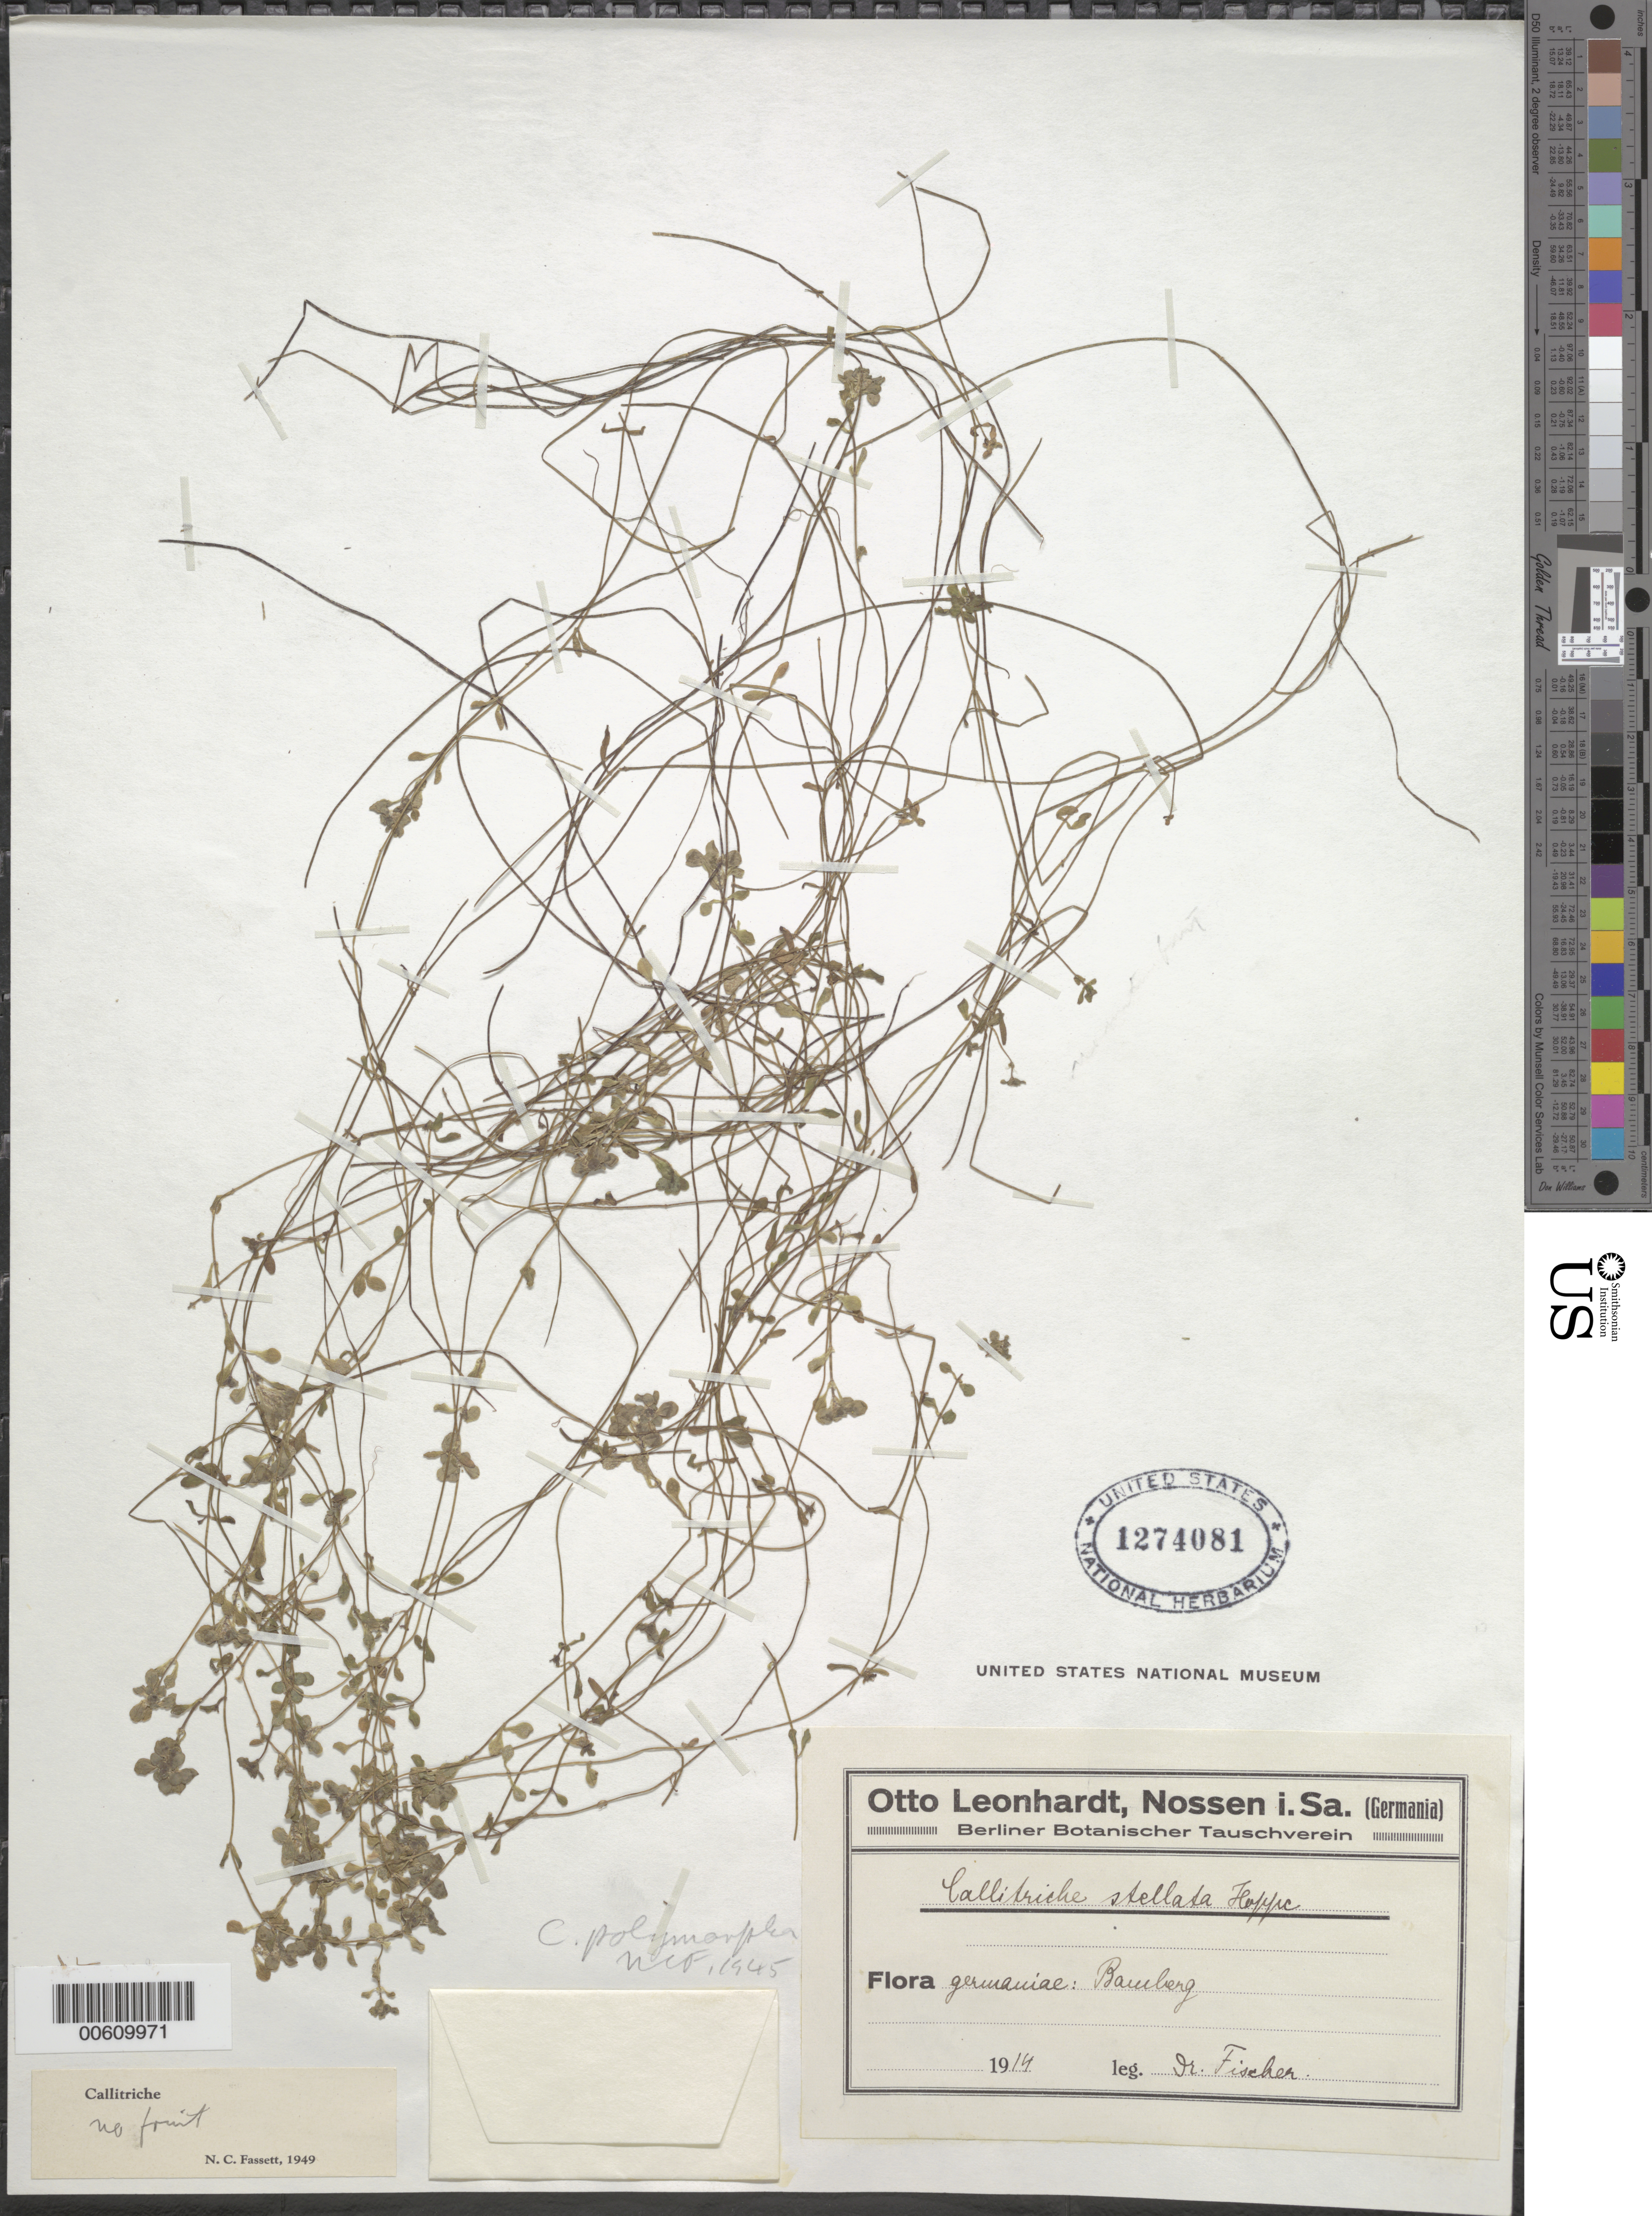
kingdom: Plantae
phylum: Tracheophyta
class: Magnoliopsida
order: Lamiales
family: Plantaginaceae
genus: Callitriche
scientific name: Callitriche polymorpha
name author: Lönnr.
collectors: -- Fischer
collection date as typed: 1914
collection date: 1914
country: Germany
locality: Bamberg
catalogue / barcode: US 1274081